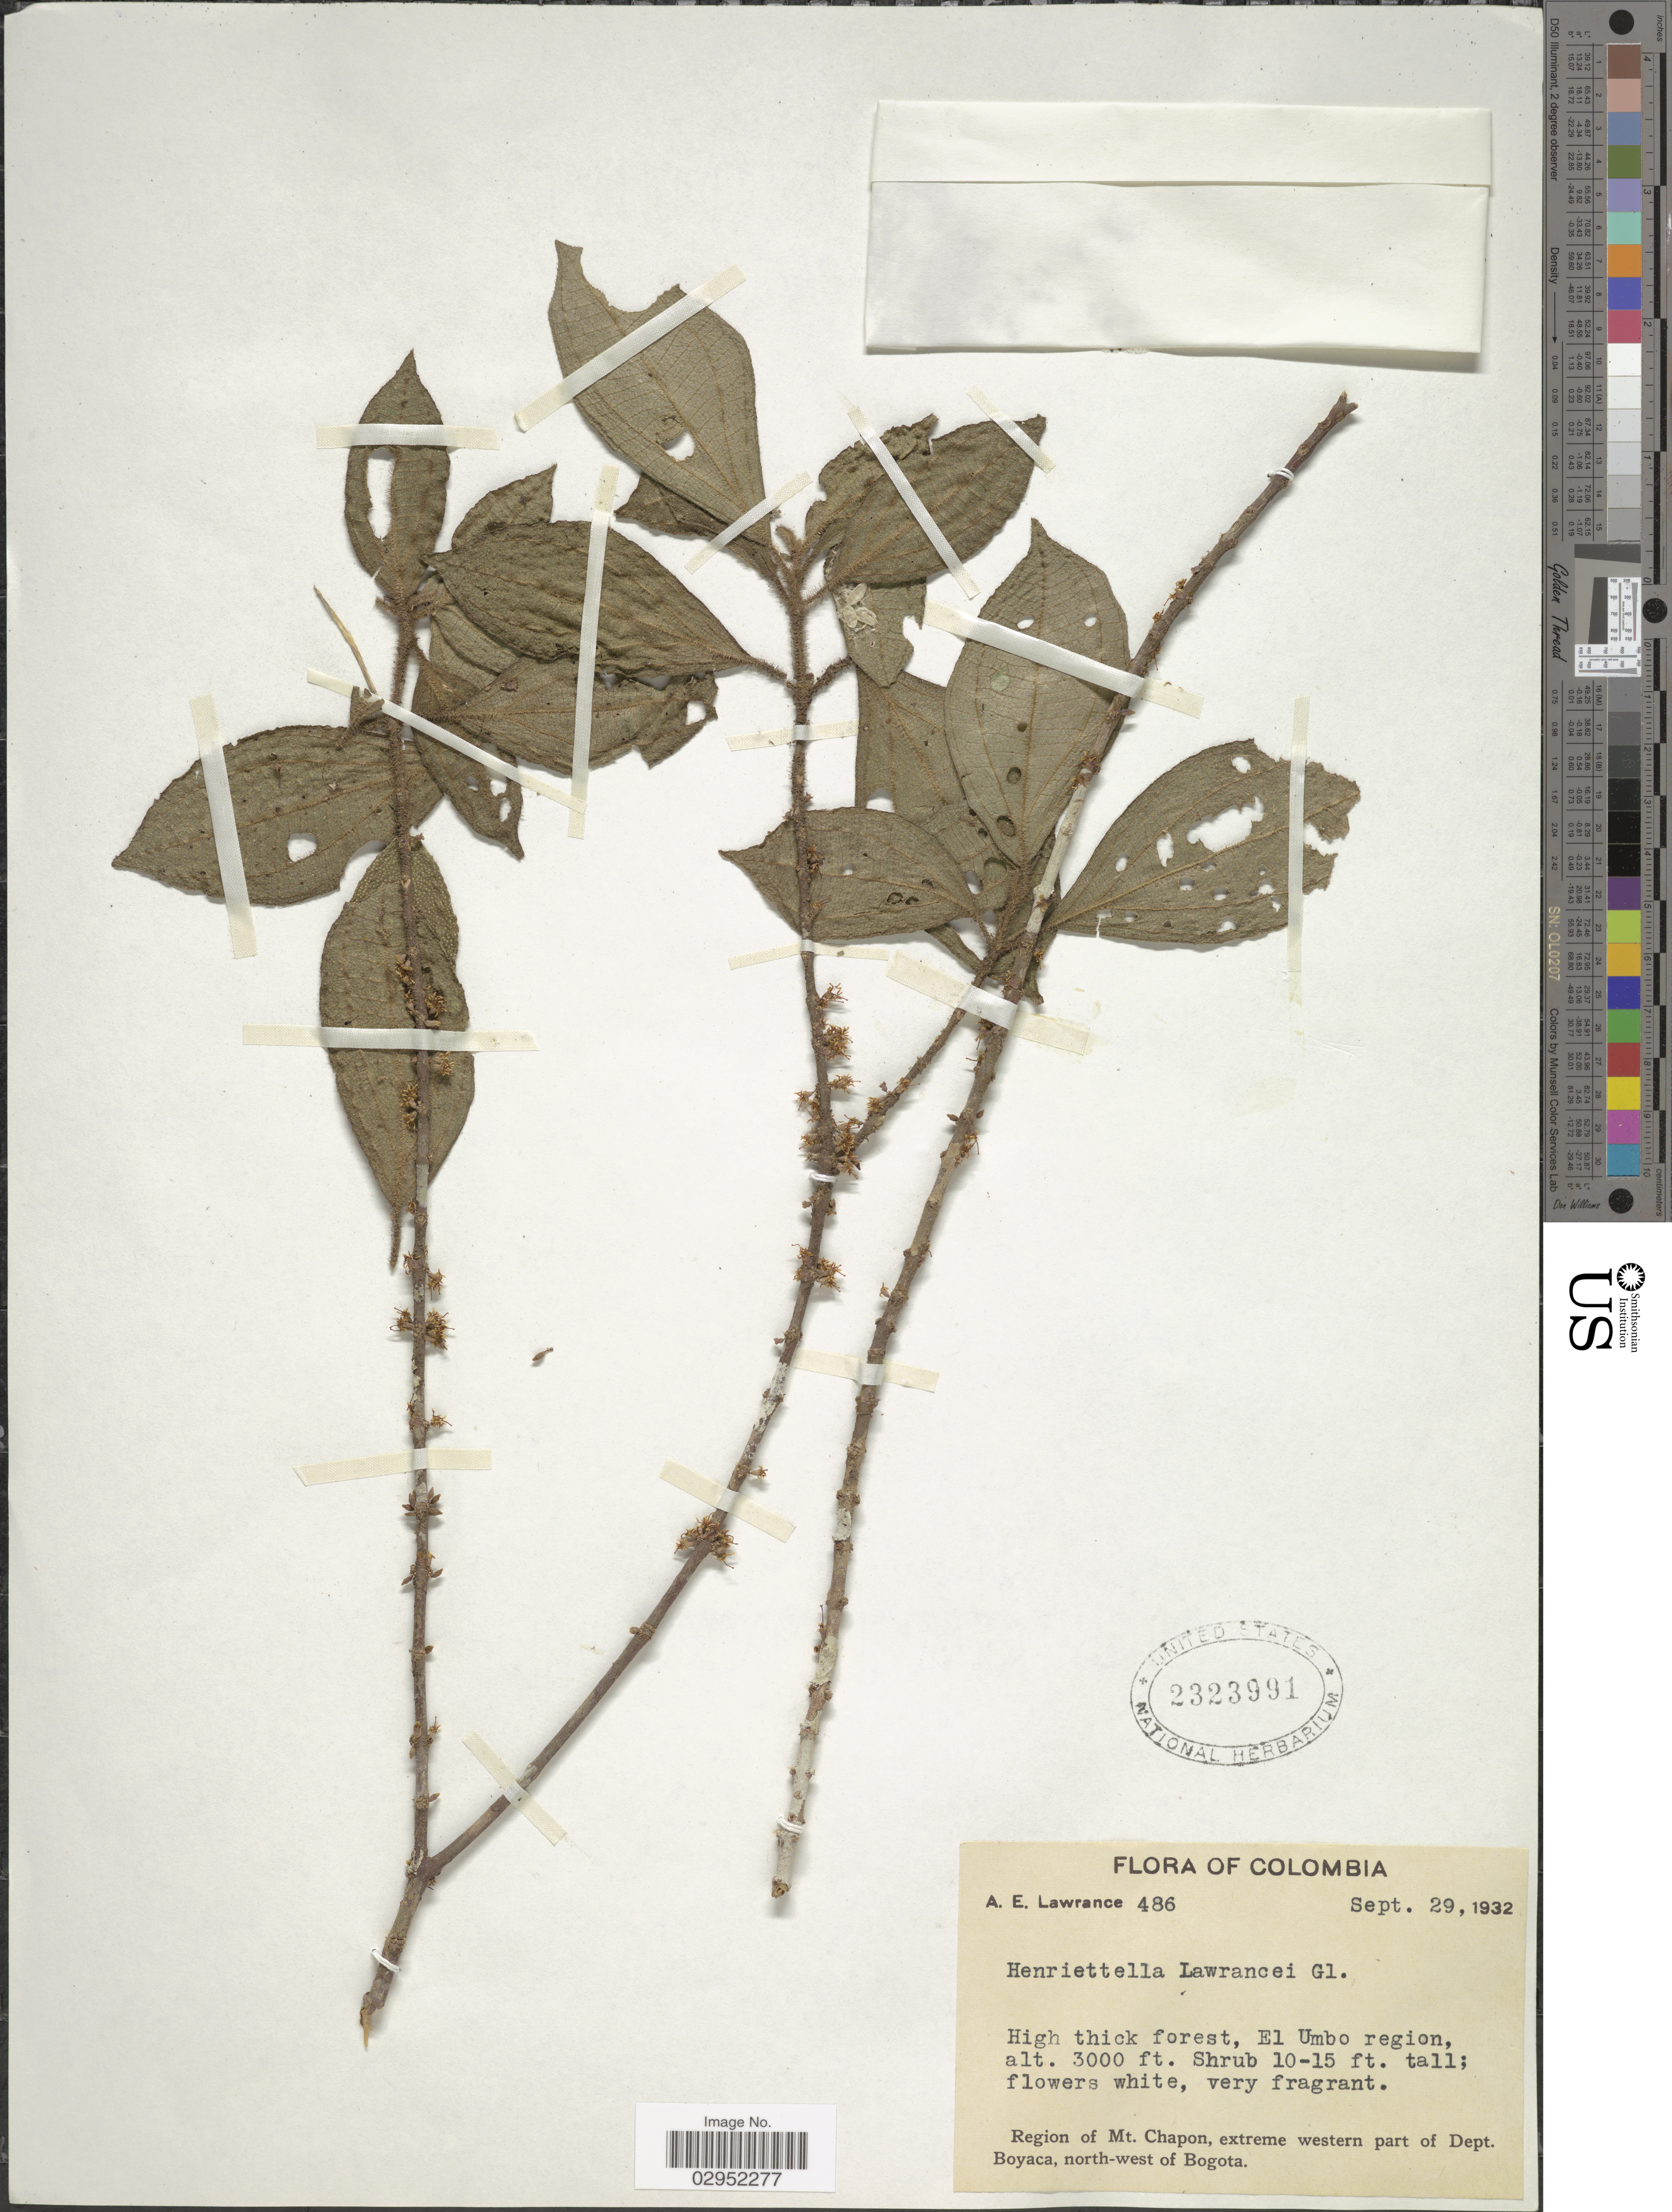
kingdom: Plantae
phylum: Tracheophyta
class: Magnoliopsida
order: Myrtales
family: Melastomataceae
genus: Henriettea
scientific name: Henriettea lawrancei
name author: (Gleason) Penneys et al.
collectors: A. Lawrance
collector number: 486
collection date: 1932-09-29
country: Colombia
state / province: Boyacá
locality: El Umbo region. Region of Mt. Chapon, extreme western part of Dept. Boyaca, north-west of Bogota.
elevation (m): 914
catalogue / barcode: US 2323991